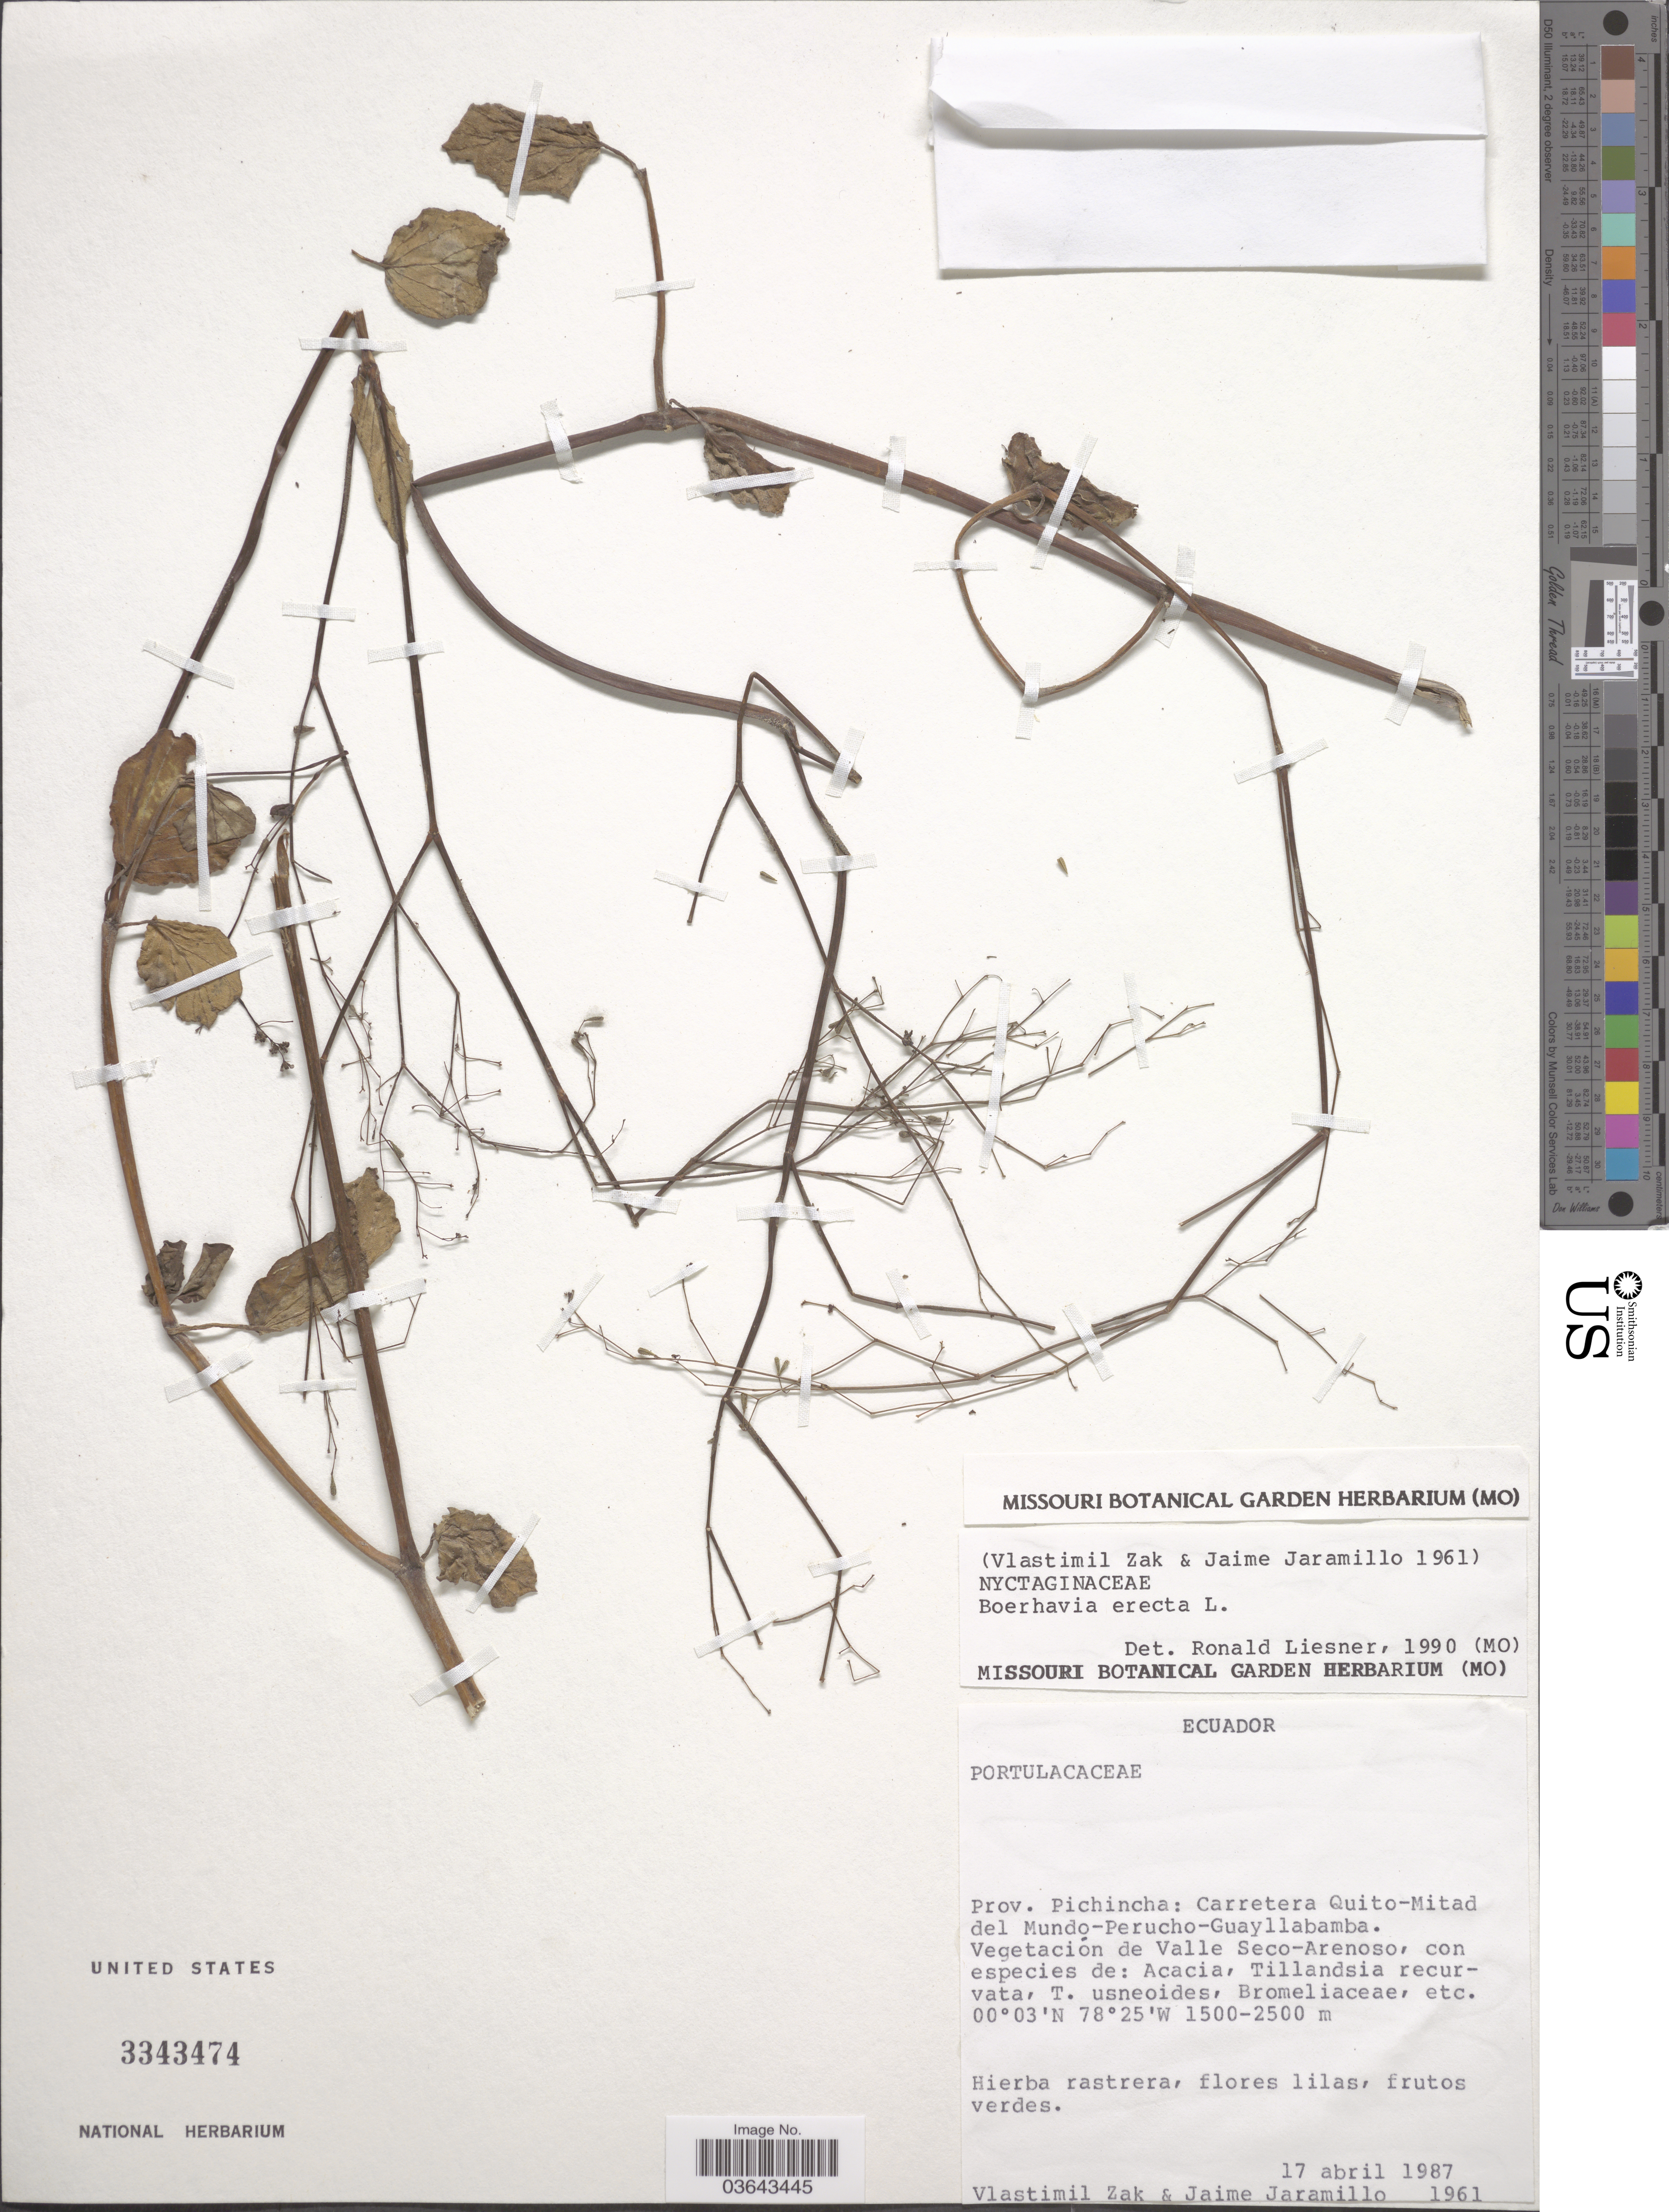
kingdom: Plantae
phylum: Tracheophyta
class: Magnoliopsida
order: Caryophyllales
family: Nyctaginaceae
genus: Boerhavia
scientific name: Boerhavia erecta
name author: L.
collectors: V. Zak & J. Jaramillo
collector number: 1961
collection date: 1987-04-17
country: Ecuador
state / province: Pichincha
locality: Carretera Quito-Mitad del Mundo-Perucho-Guayllabamba. Vegetación de Valle Seco-Arenoso.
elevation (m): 1500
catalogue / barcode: US 3343474